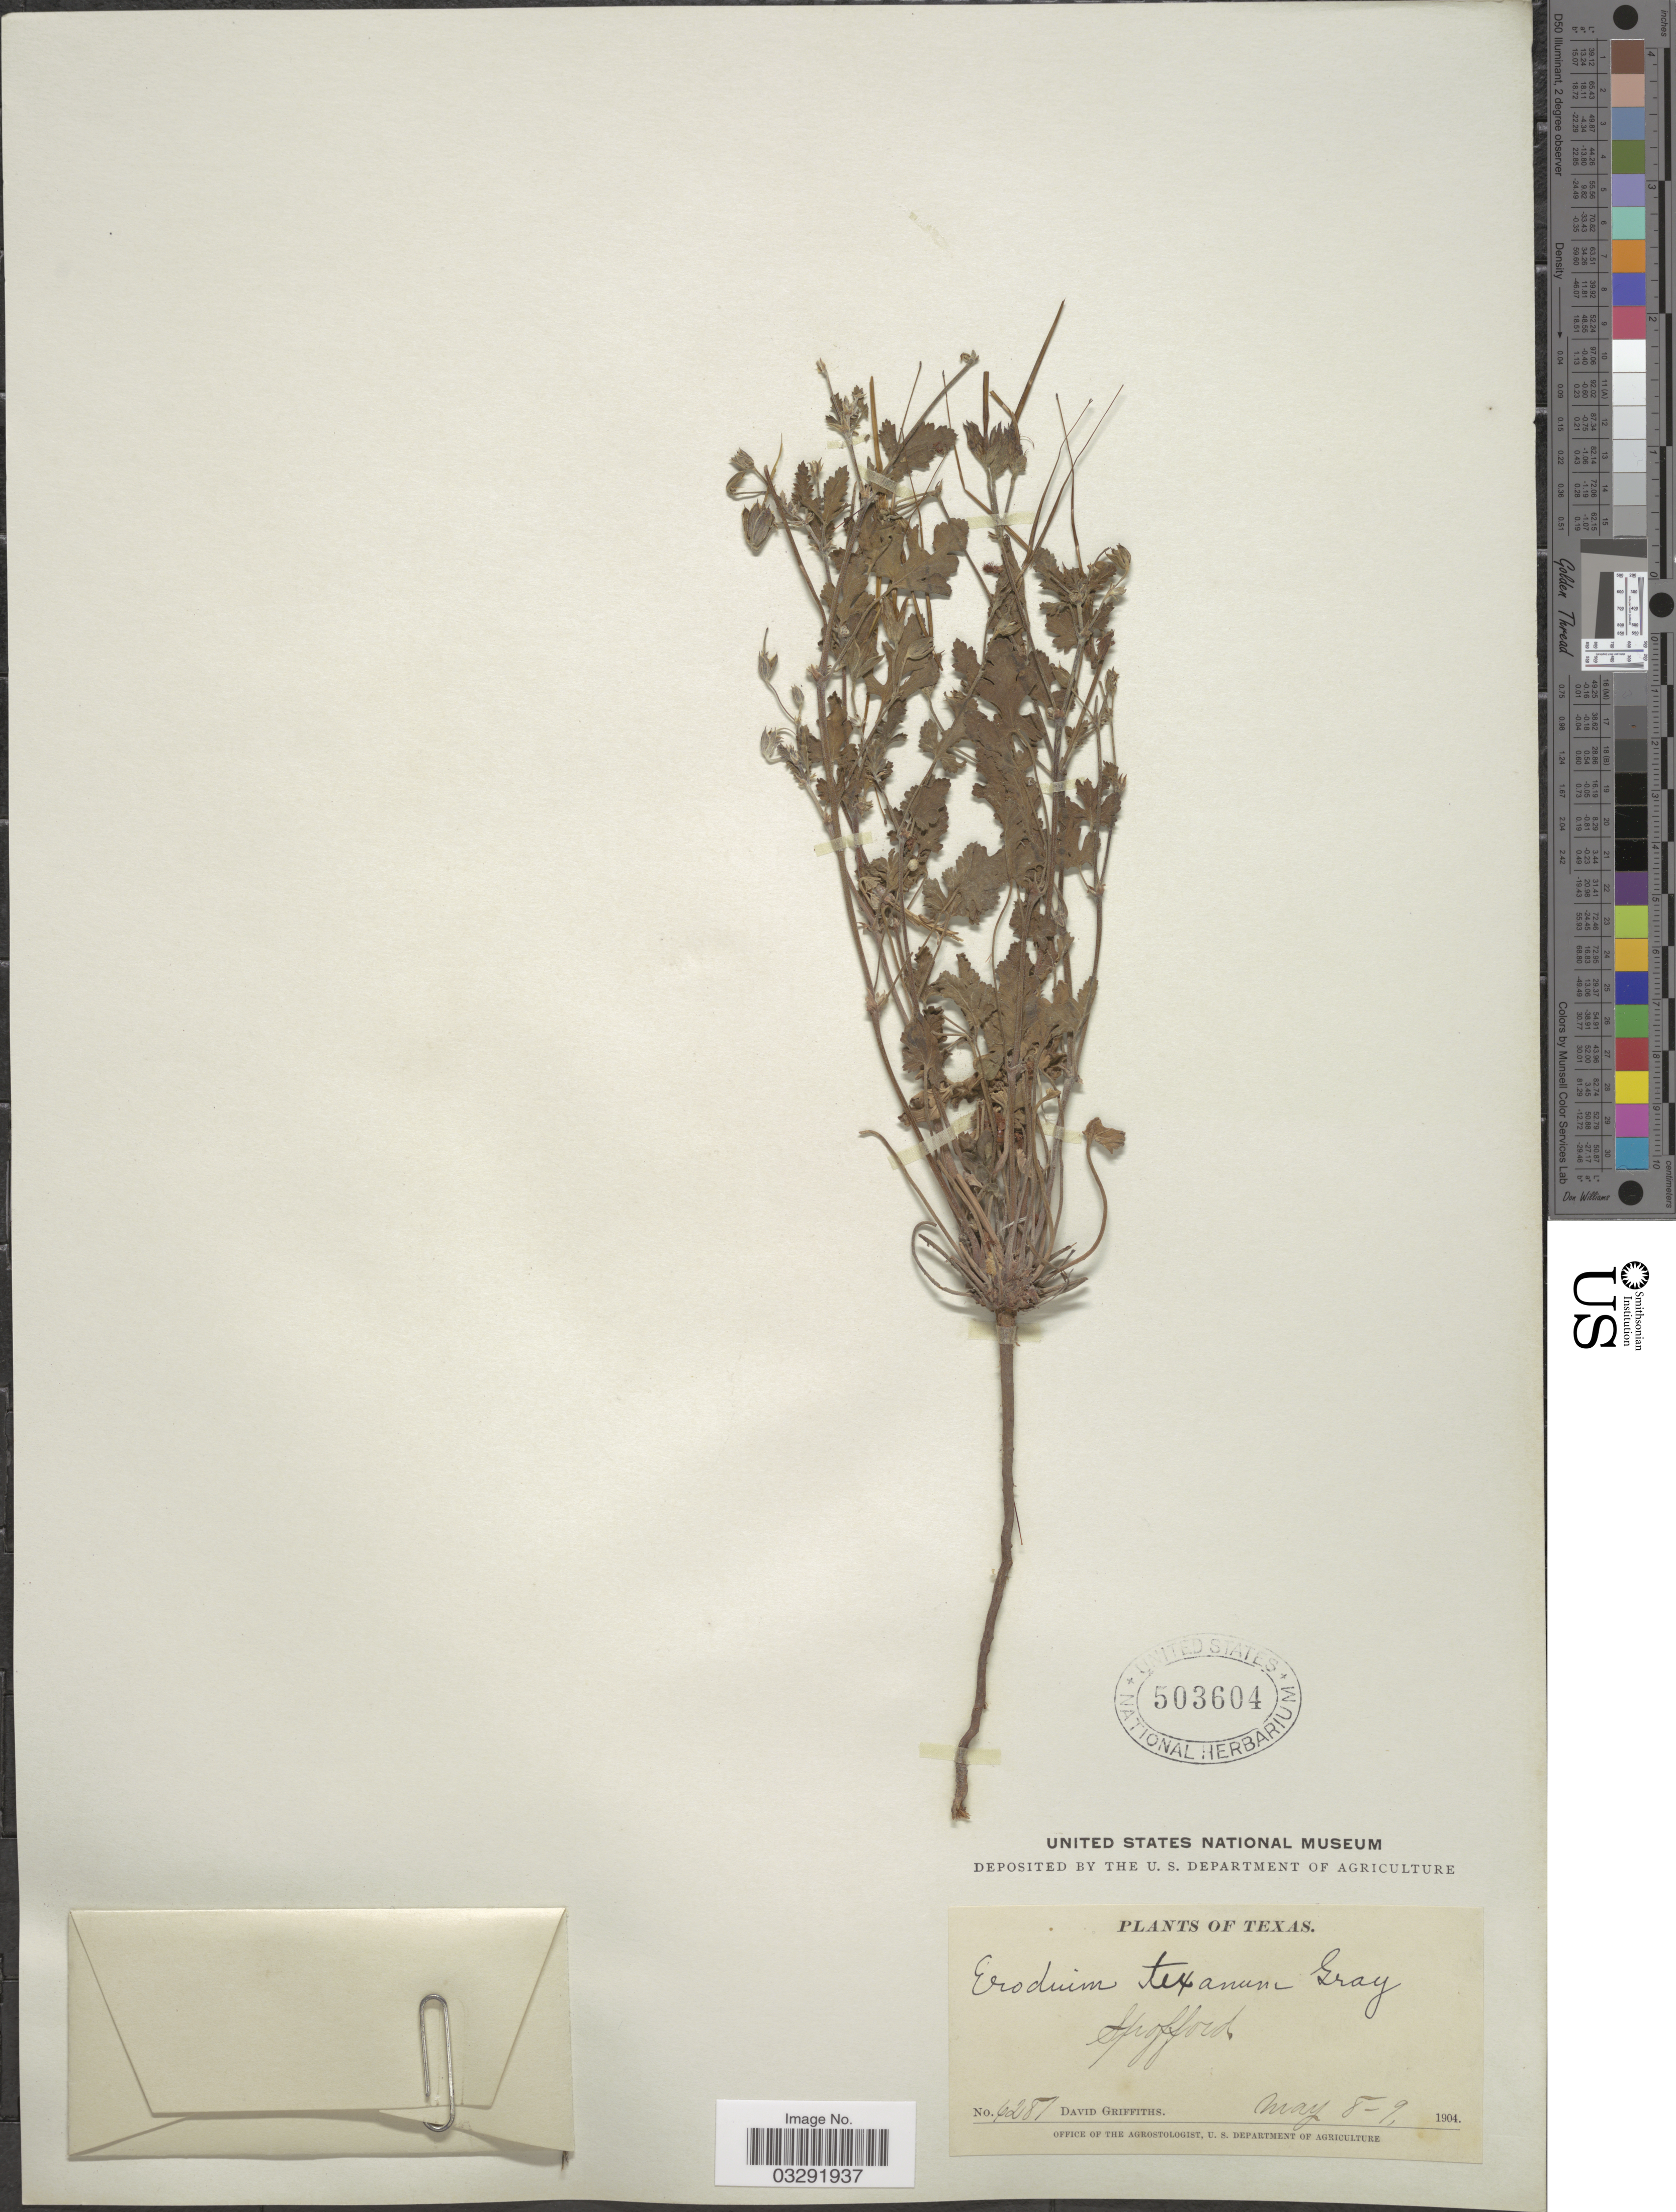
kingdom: Plantae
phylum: Tracheophyta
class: Magnoliopsida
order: Geraniales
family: Geraniaceae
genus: Erodium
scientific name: Erodium texanum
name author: A. Gray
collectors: D. Griffiths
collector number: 6281*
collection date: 1904-05-08/1904-05-09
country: United States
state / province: Texas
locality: Spofford.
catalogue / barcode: US 503604